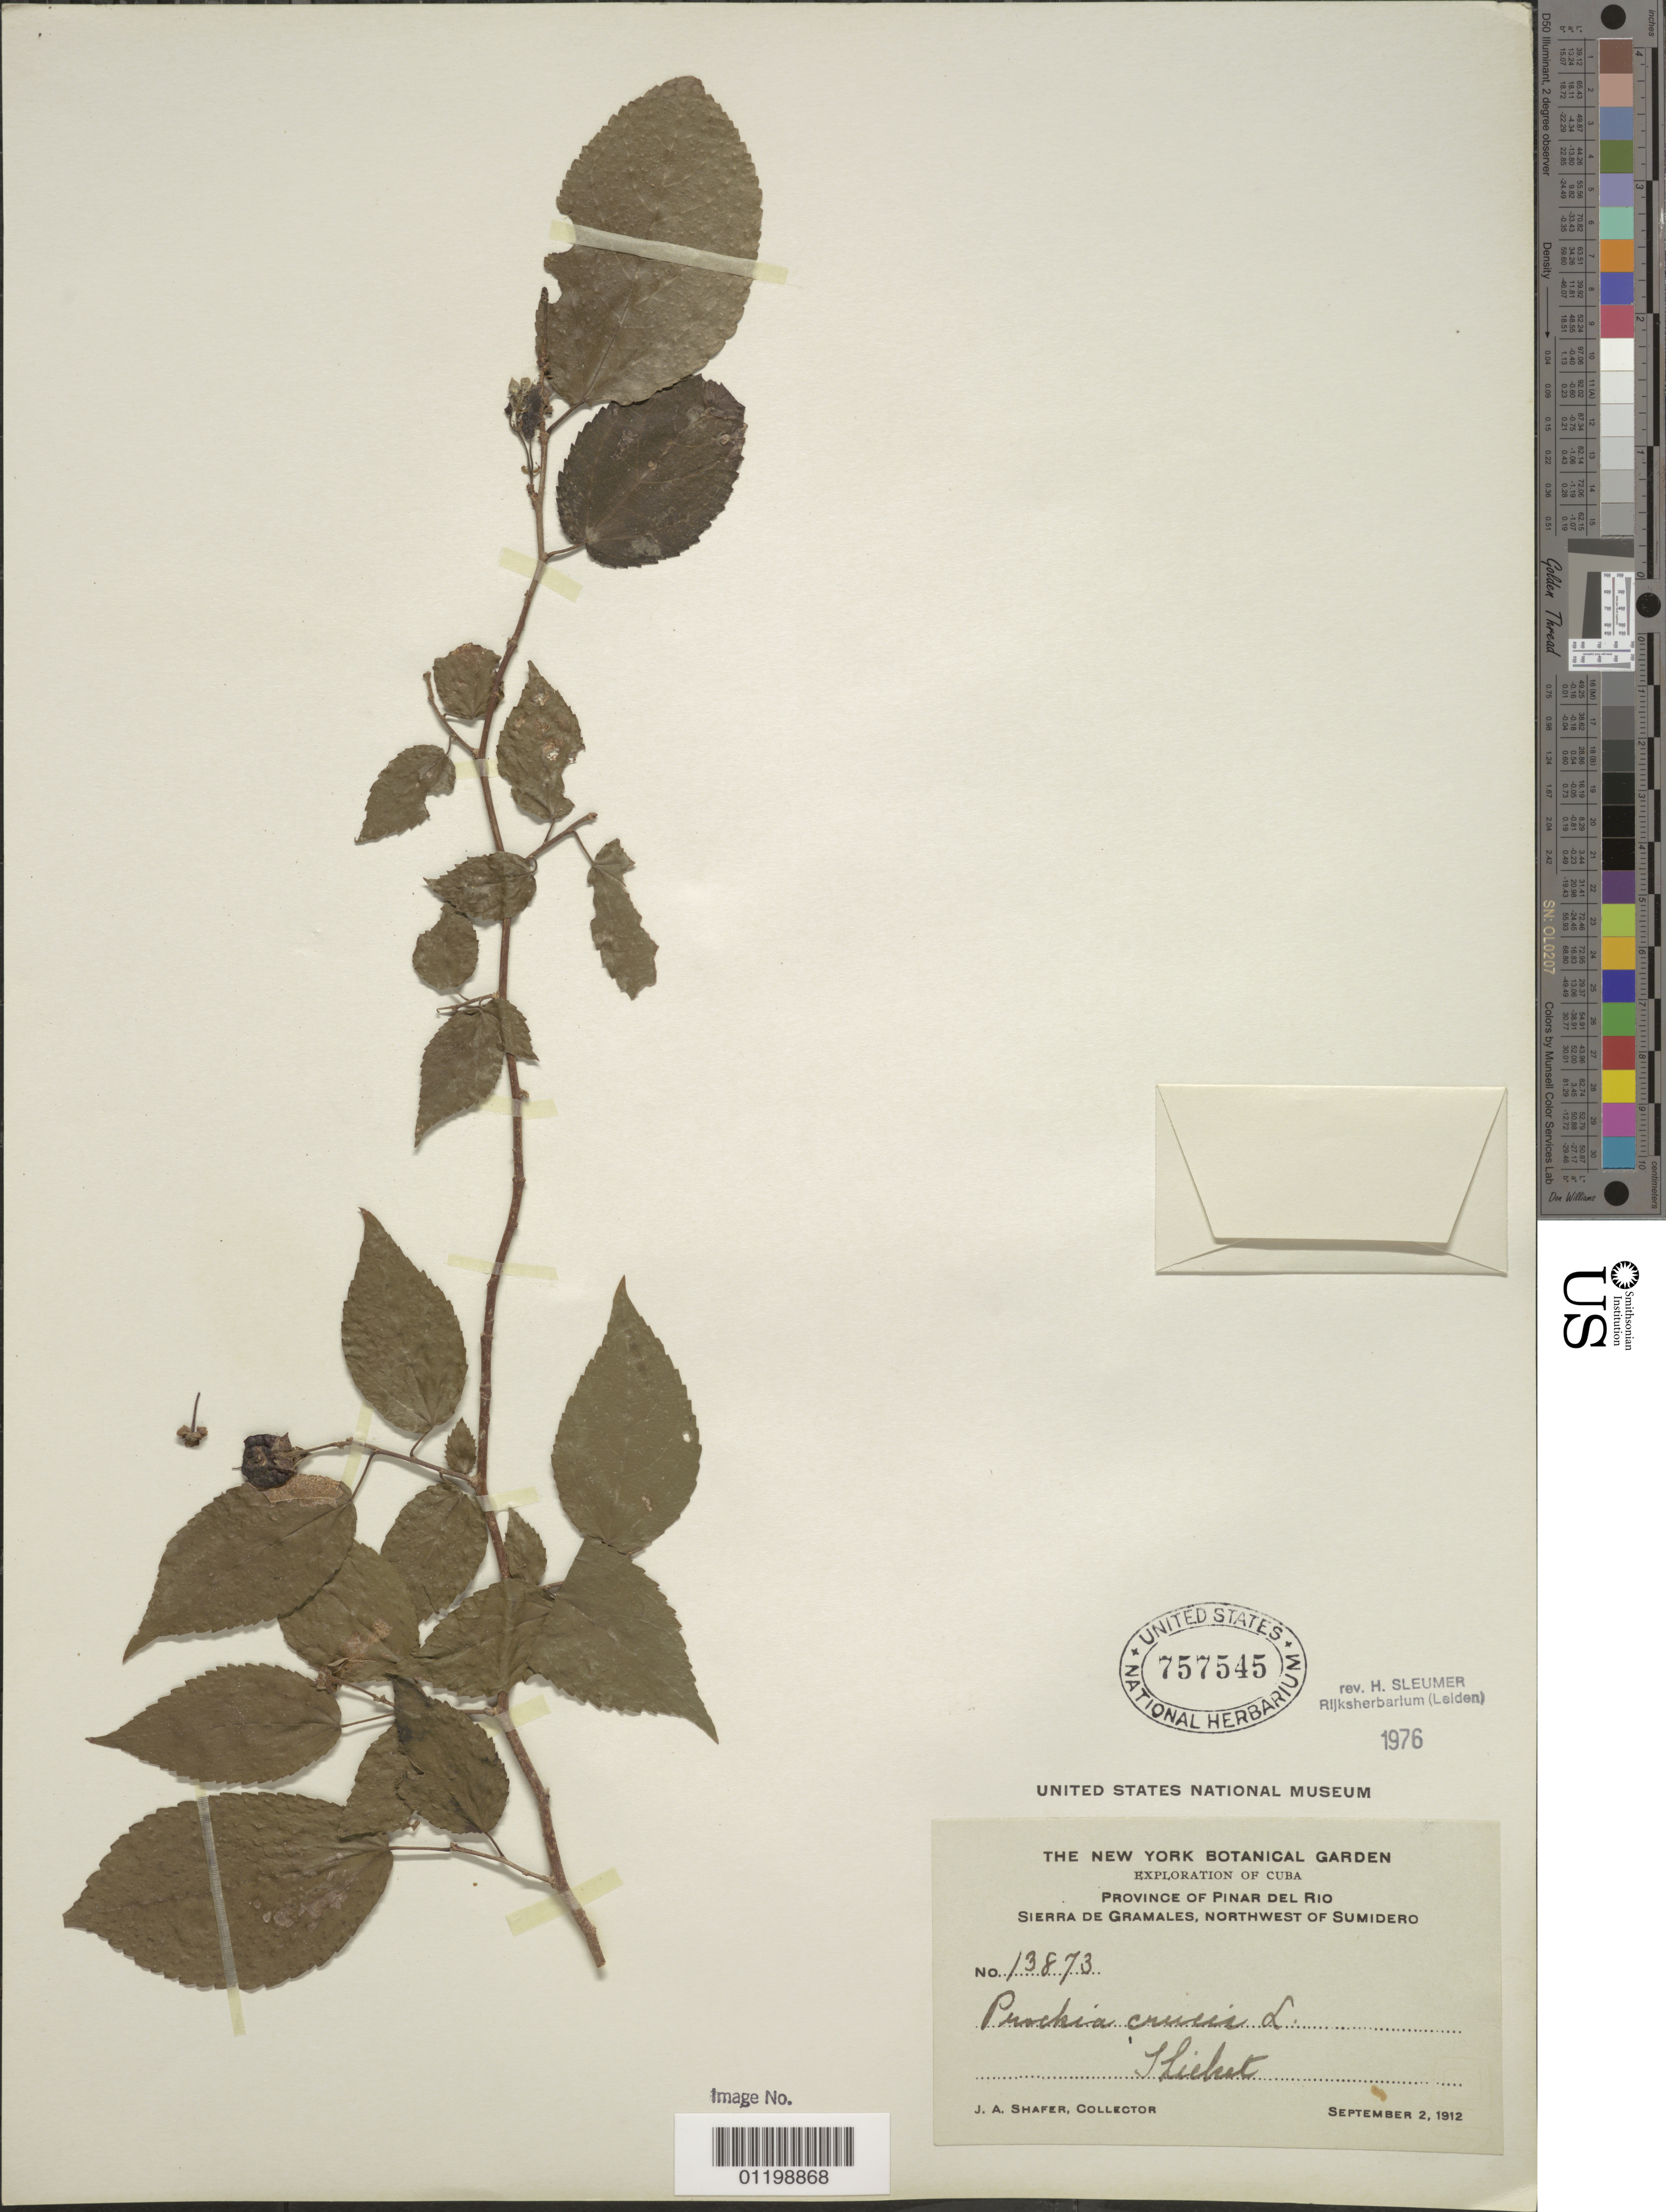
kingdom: Plantae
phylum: Tracheophyta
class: Magnoliopsida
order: Malpighiales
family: Salicaceae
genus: Prockia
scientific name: Prockia crucis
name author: P. Browne ex L.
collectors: J. A. Shafer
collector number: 13873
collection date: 1912-09-02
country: Cuba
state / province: Pinar del Río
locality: Sierra de Gramales, northwest of Sumidero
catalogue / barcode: US 757545